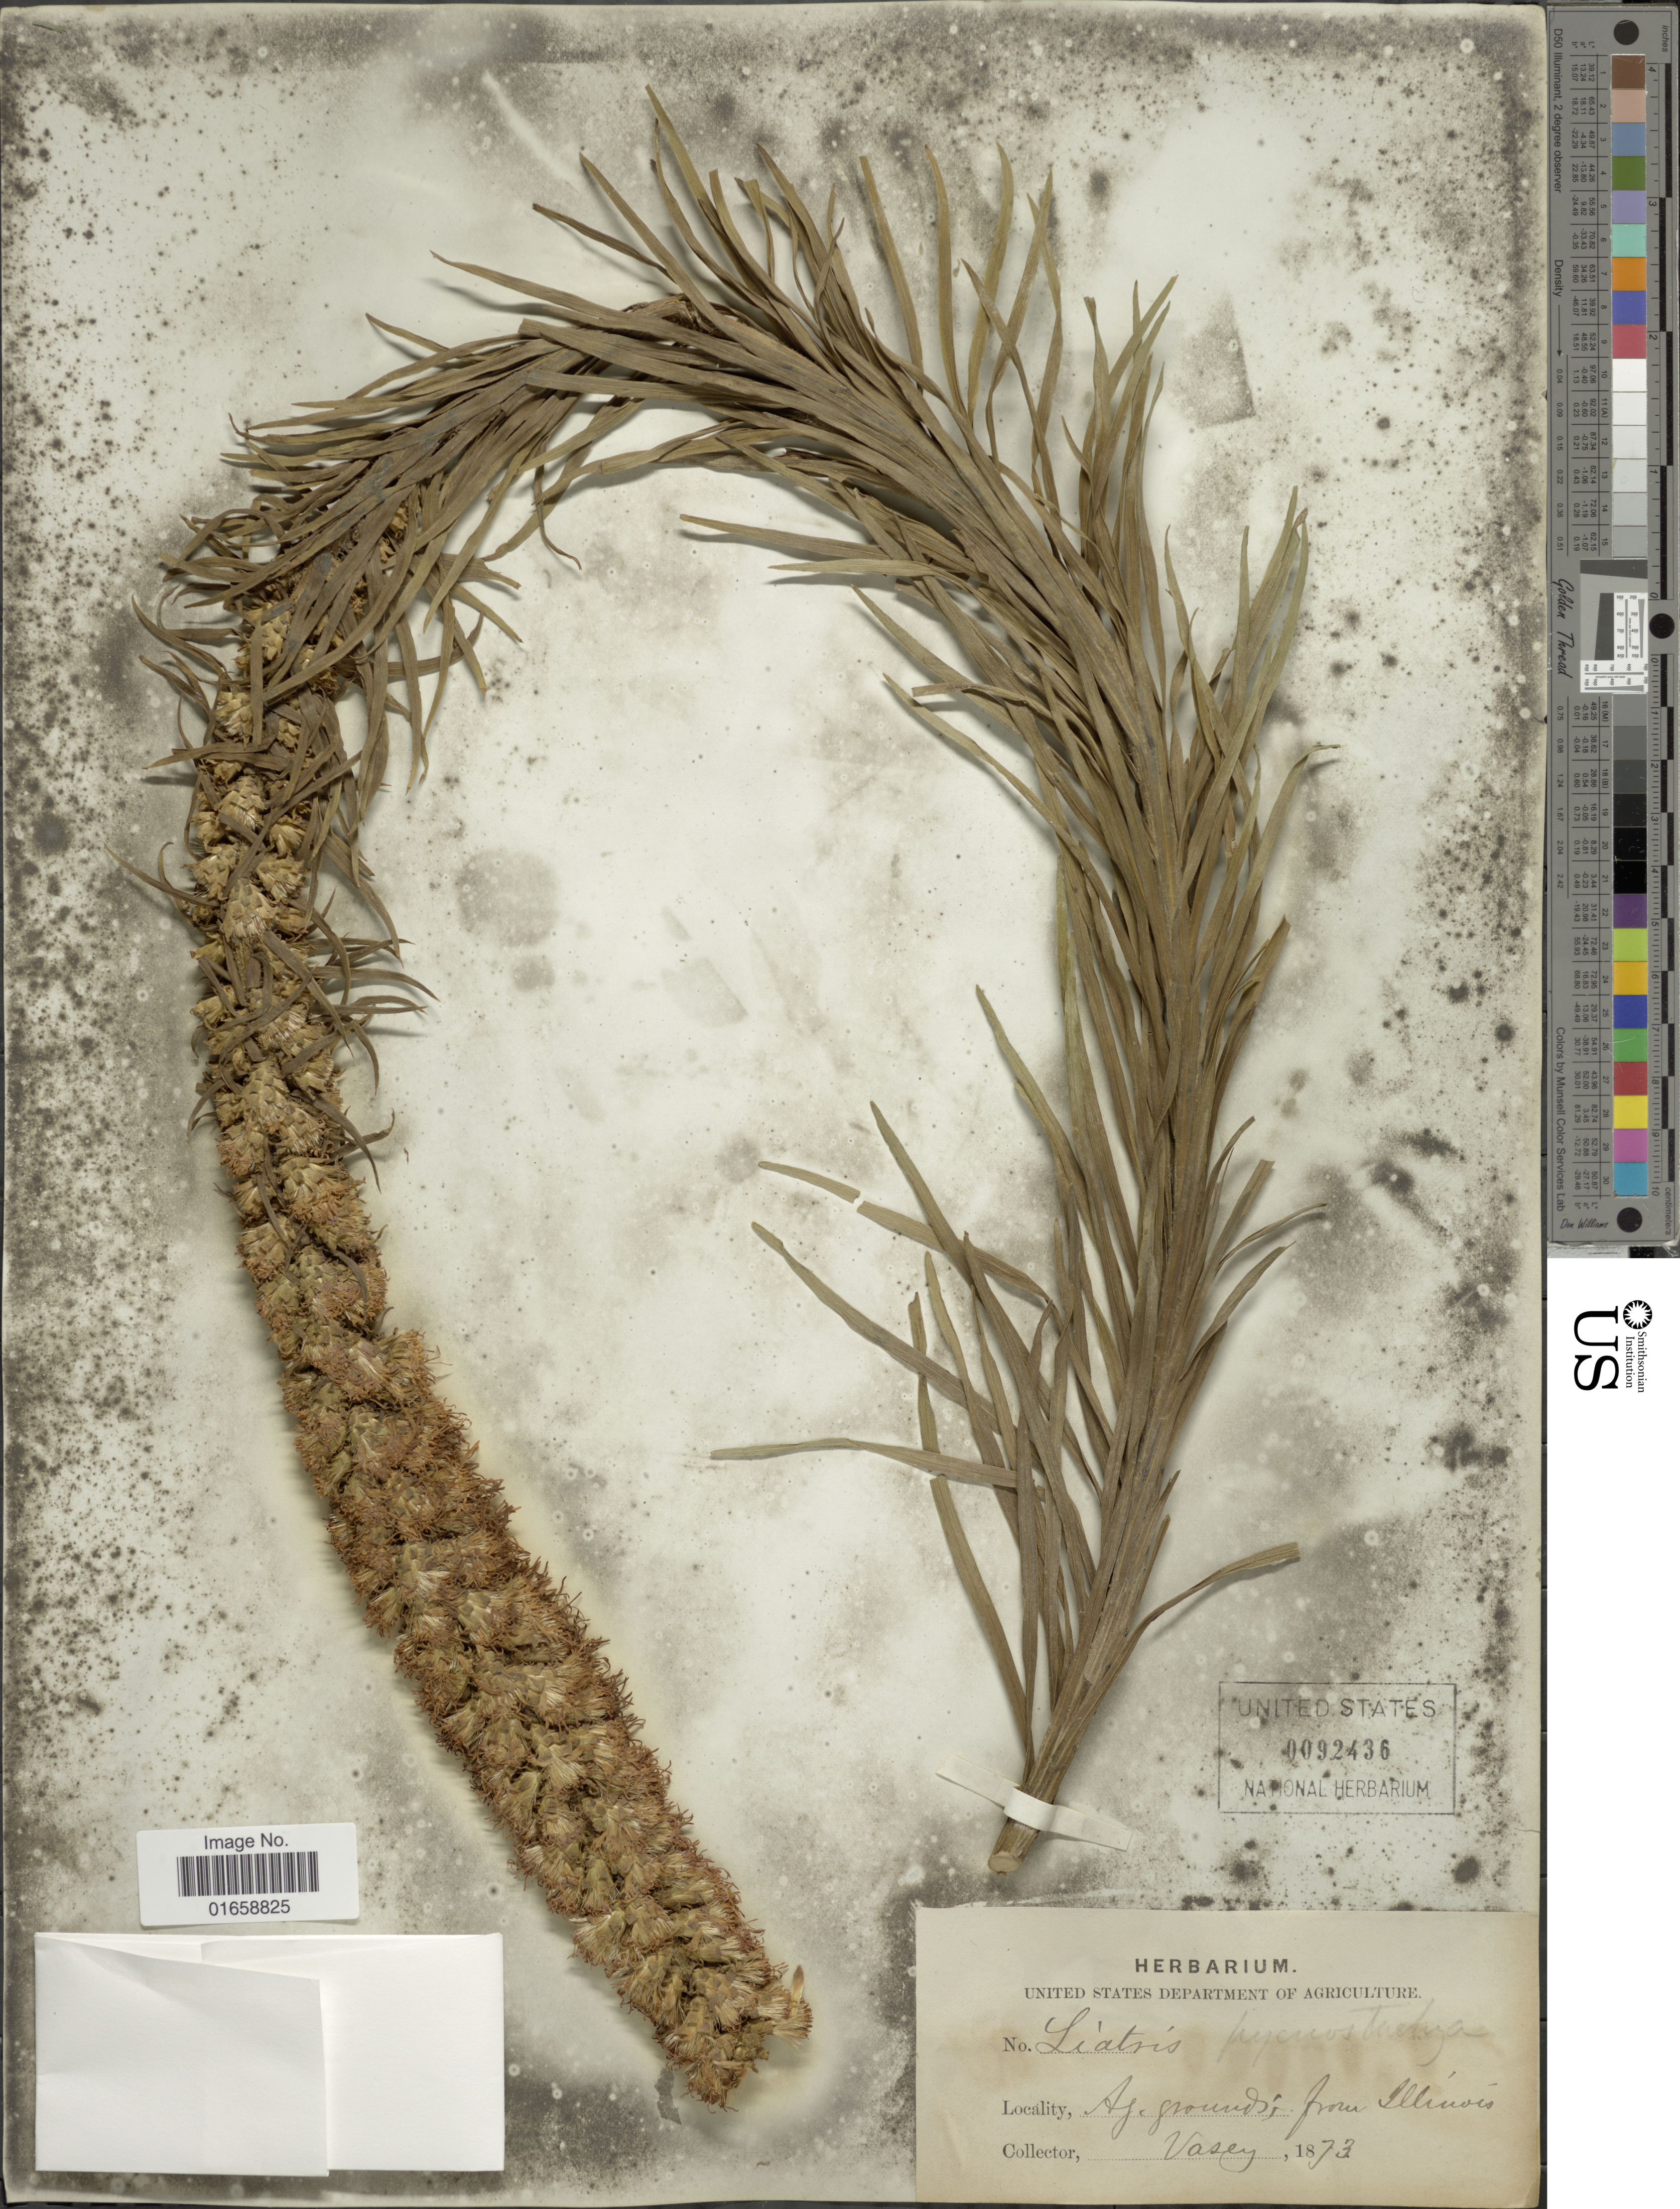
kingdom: Plantae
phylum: Tracheophyta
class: Magnoliopsida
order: Asterales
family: Asteraceae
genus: Liatris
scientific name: Liatris pycnostachya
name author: Michx.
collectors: Vasey, --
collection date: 1873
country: United States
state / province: Illinois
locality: Ag grounds; from Illinois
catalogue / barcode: US 92436